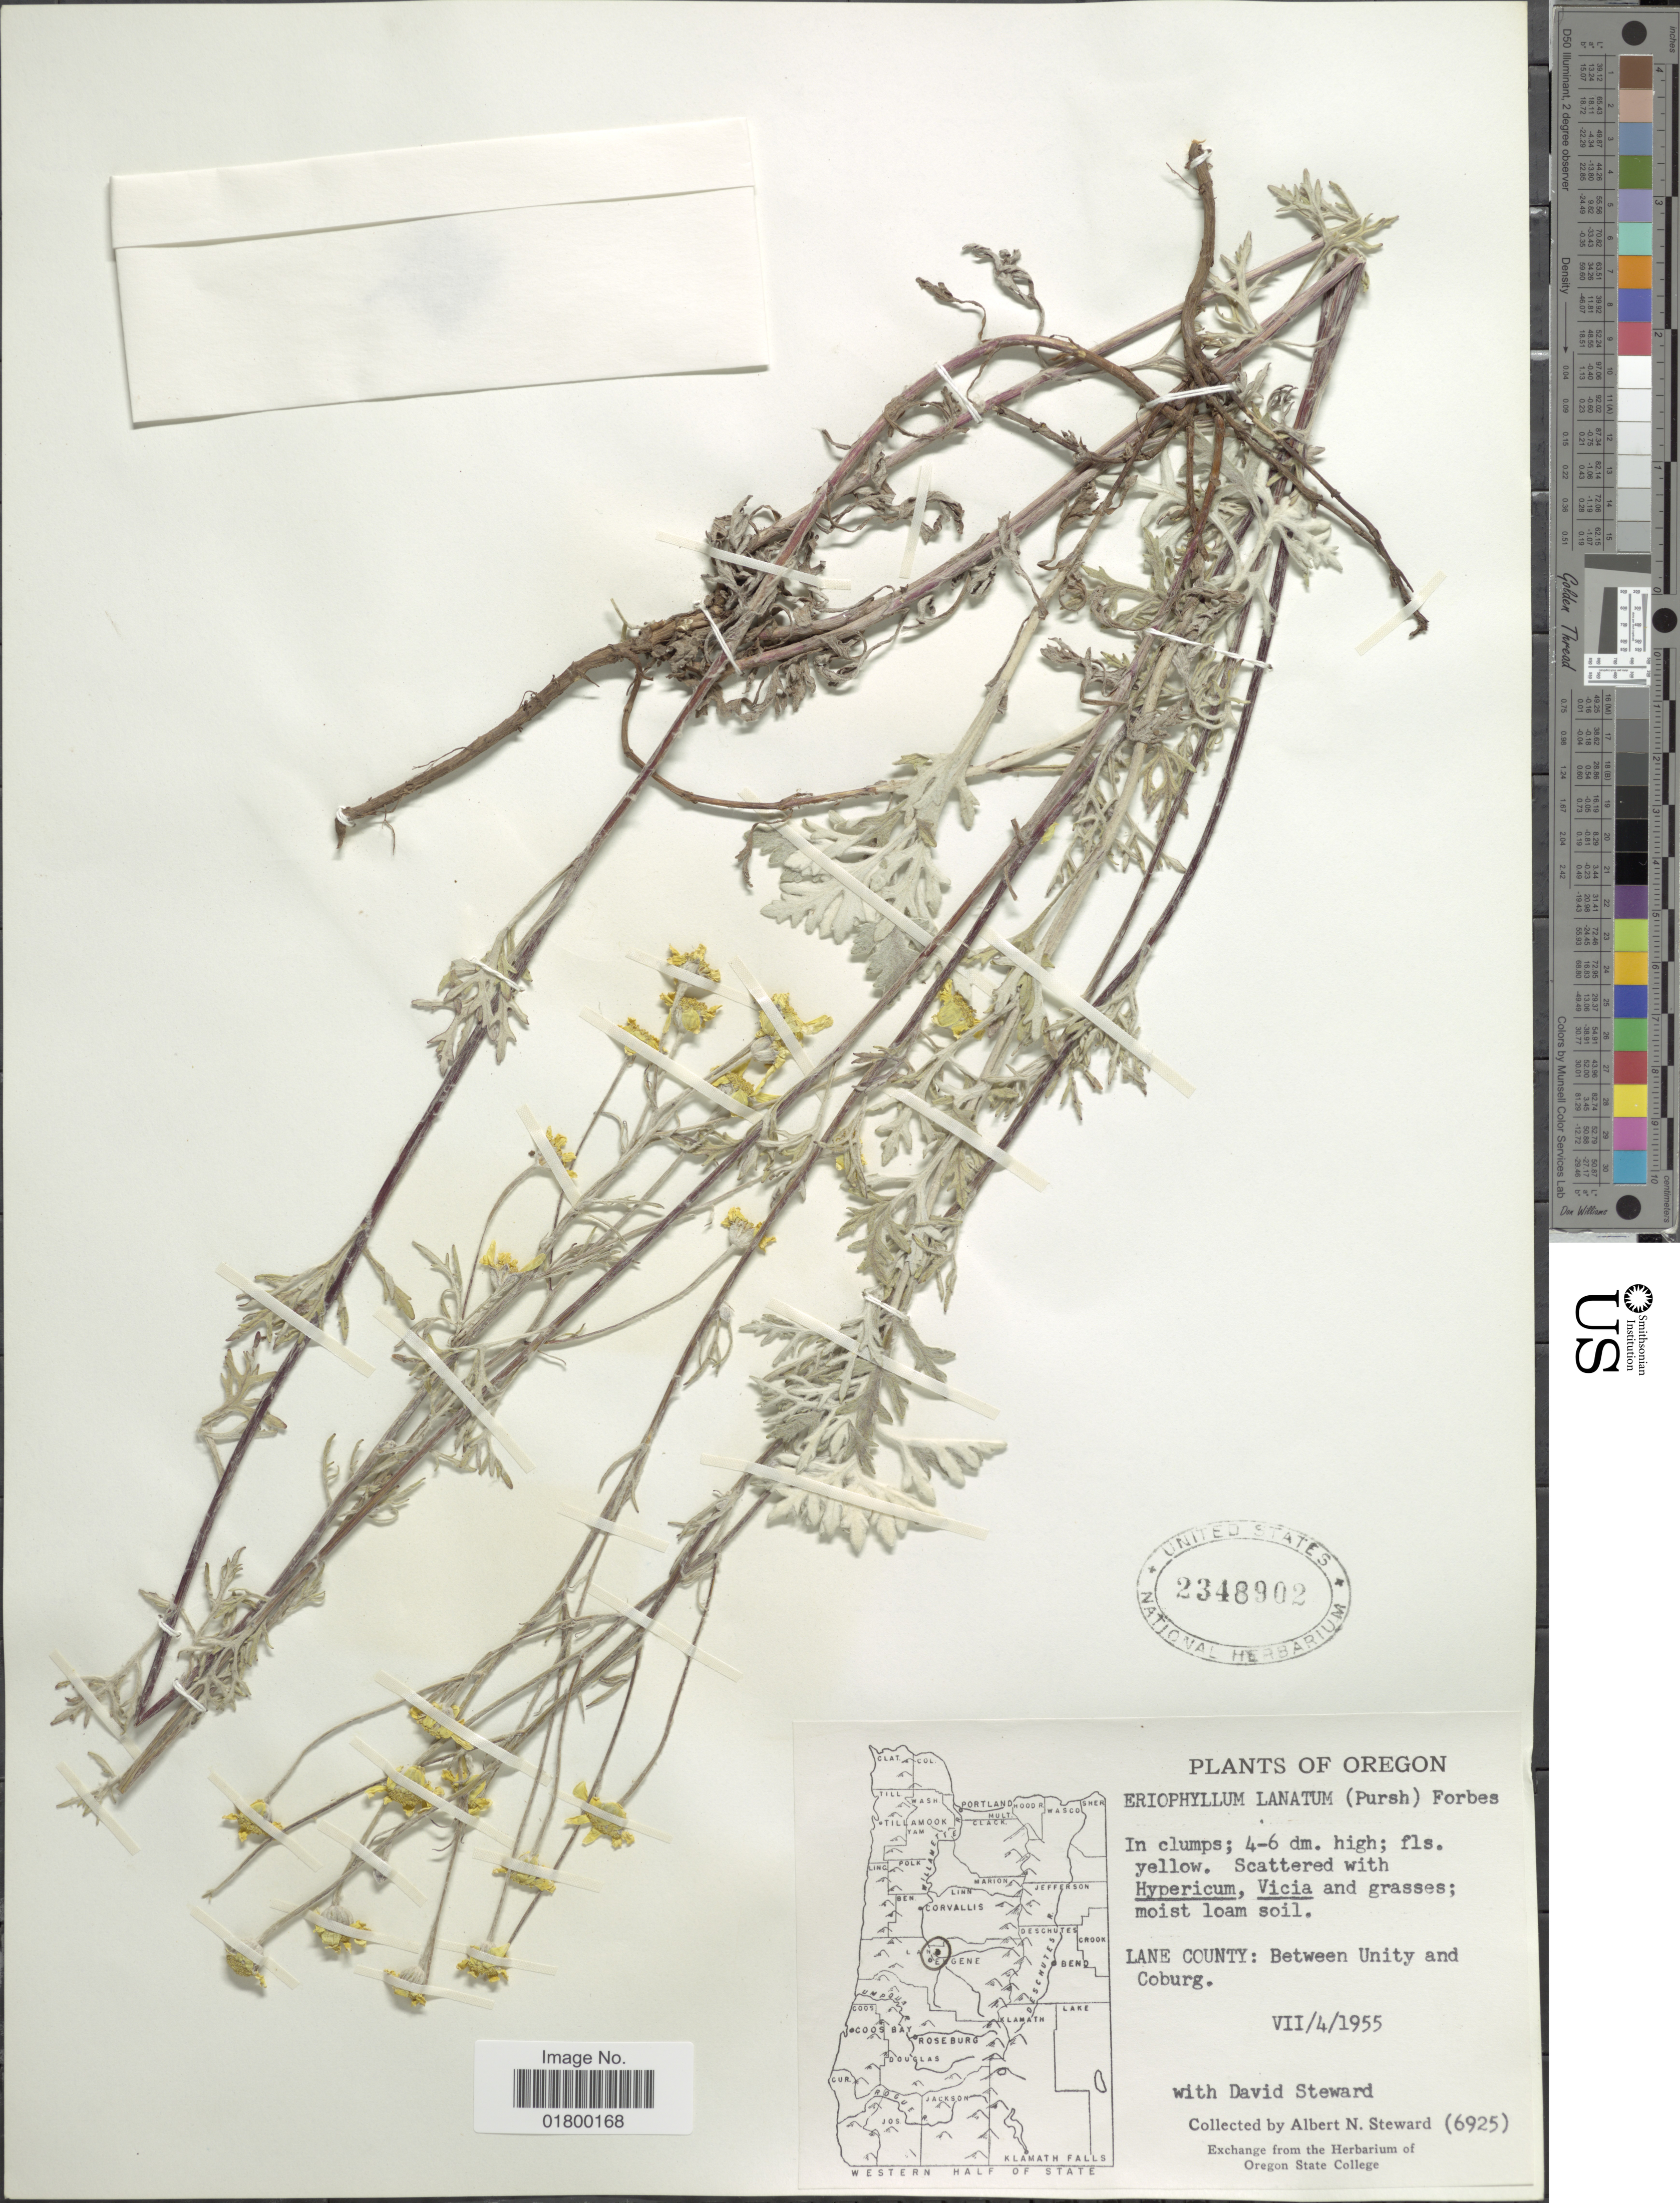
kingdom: Plantae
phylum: Tracheophyta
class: Magnoliopsida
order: Asterales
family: Asteraceae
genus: Eriophyllum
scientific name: Eriophyllum lanatum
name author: (Pursh) J. Forbes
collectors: A. N. Steward & D. Steward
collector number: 6925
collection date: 1955-07-04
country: United States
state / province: Oregon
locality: Lane County: Between Unity and Coburg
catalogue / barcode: US 2348902